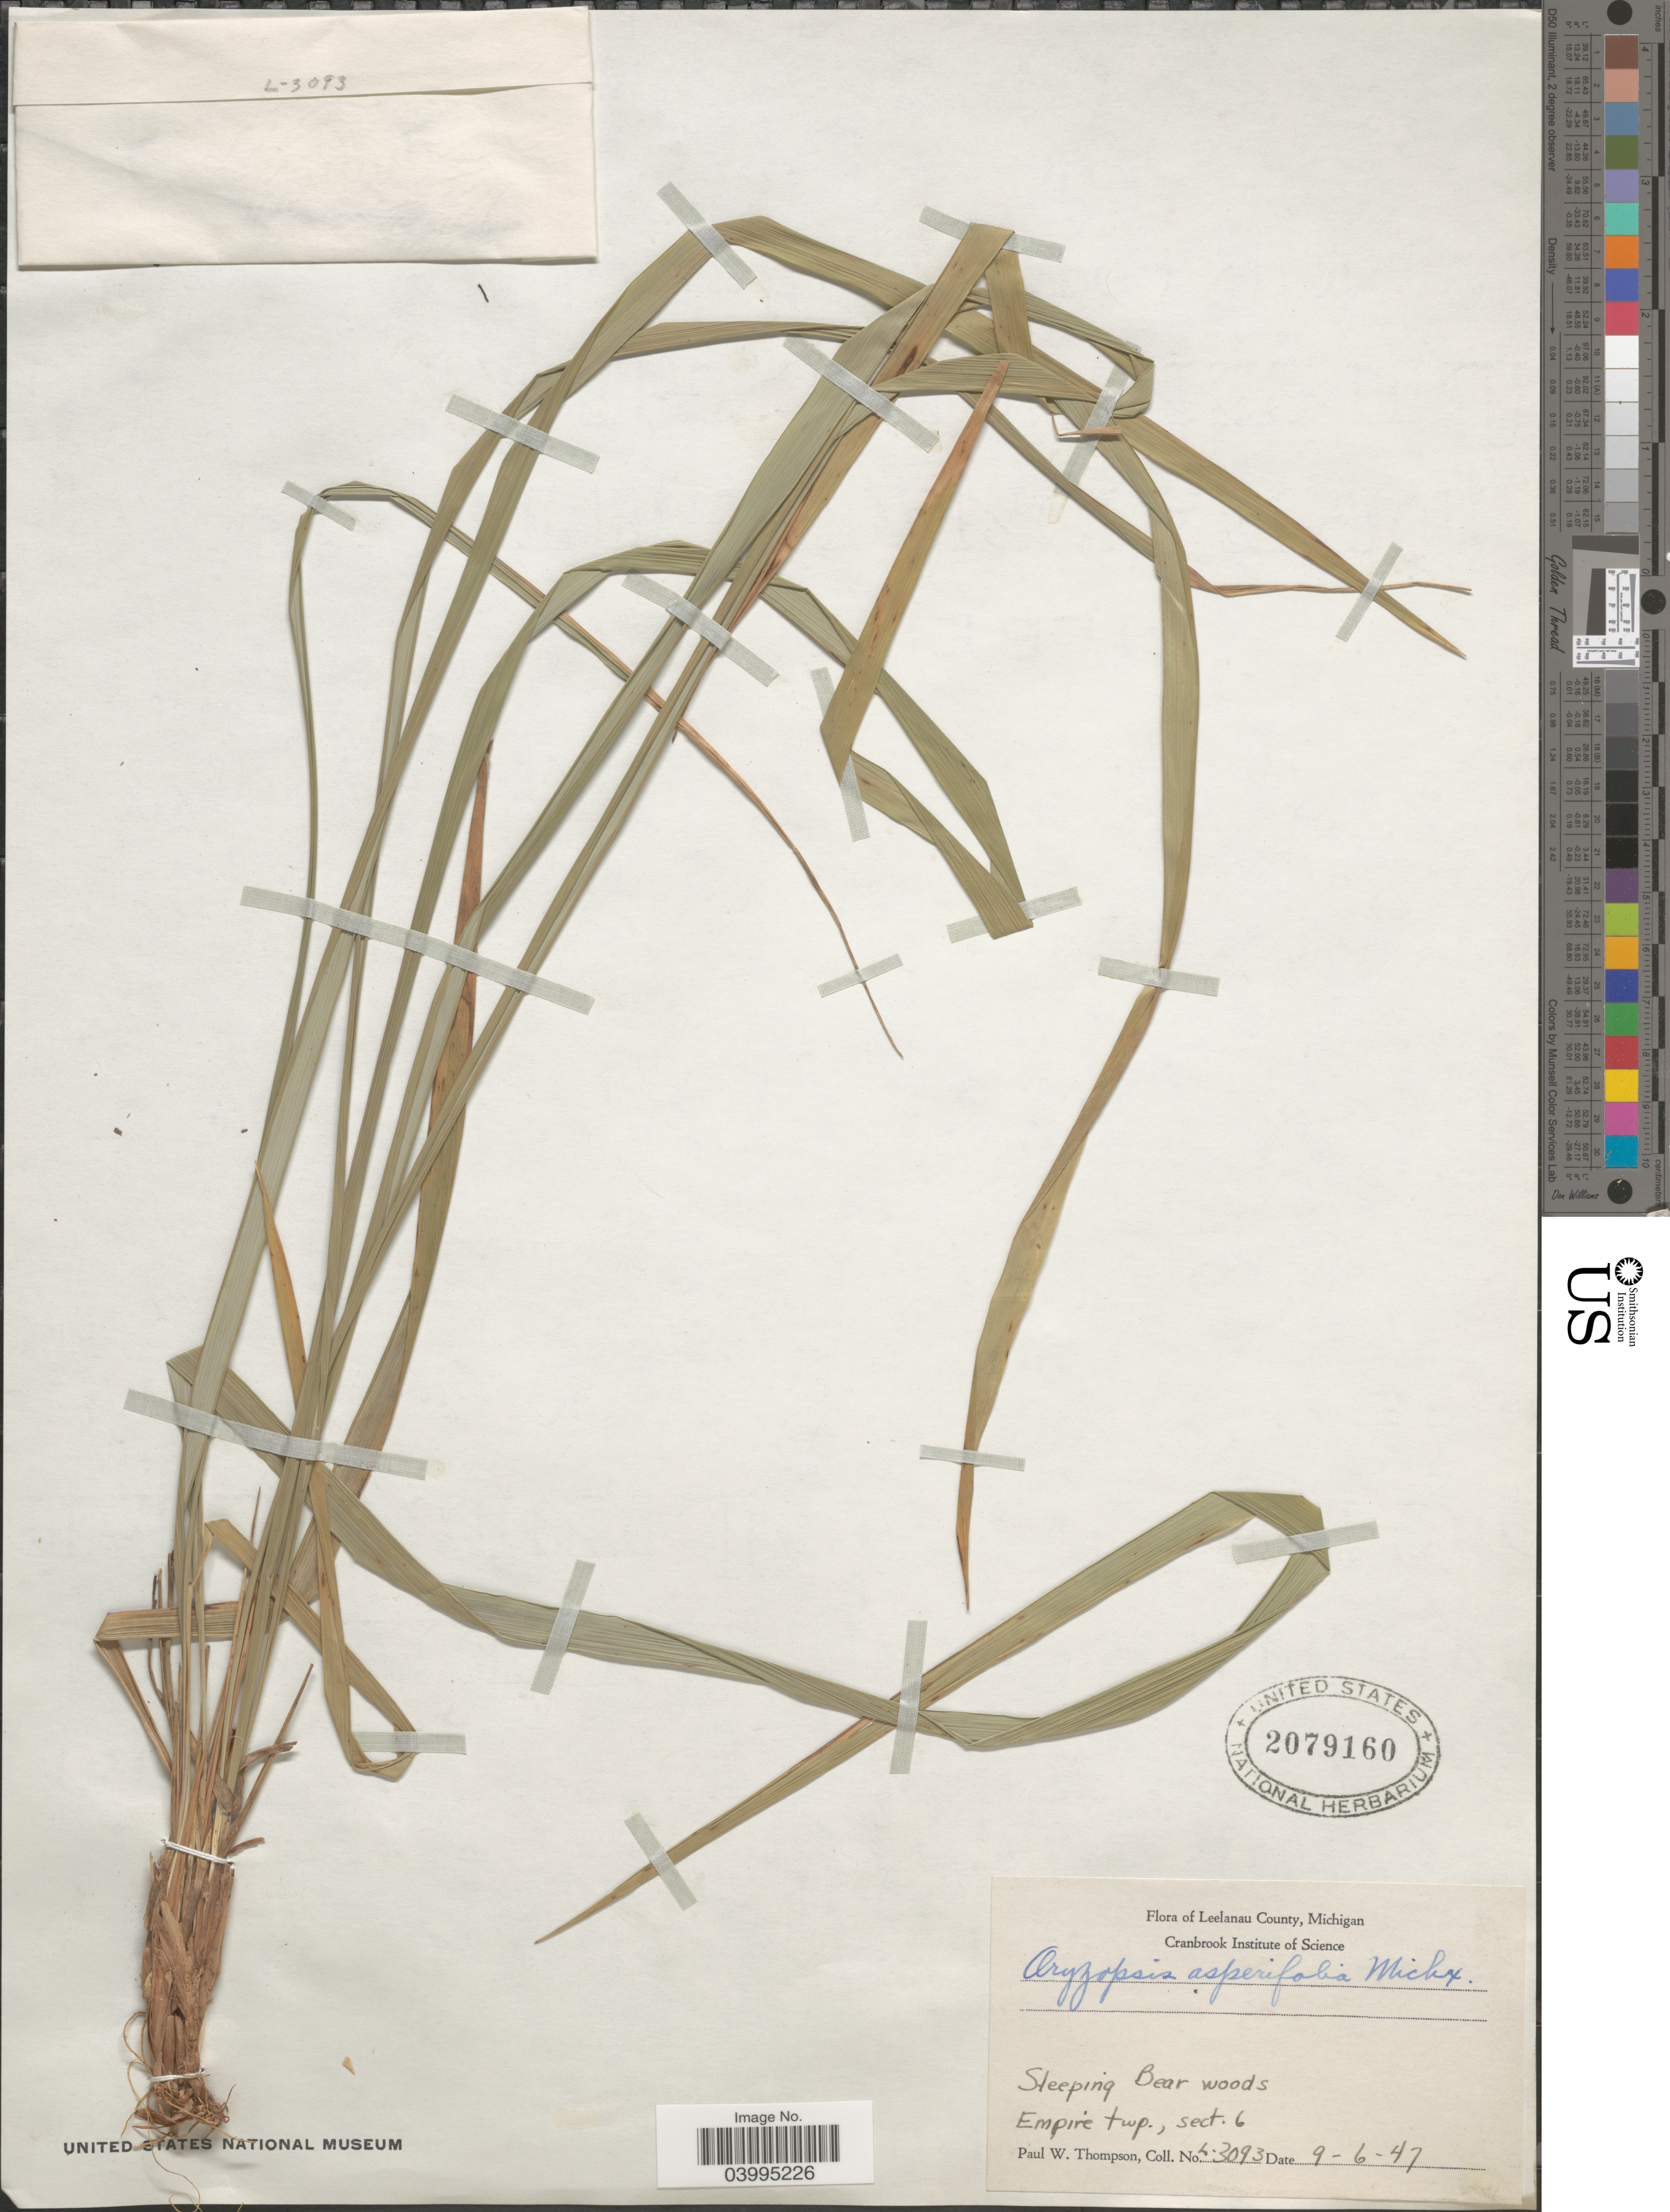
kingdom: Plantae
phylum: Tracheophyta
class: Liliopsida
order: Poales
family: Poaceae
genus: Oryzopsis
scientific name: Oryzopsis asperifolia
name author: Michx.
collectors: P. Thompson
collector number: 3093*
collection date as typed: Transcribed d/m/y: 6/9/47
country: United States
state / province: Michigan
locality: Leelanau County. Sleeping Bear woods. Empire twp., Sect. 6.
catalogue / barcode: US 2079160